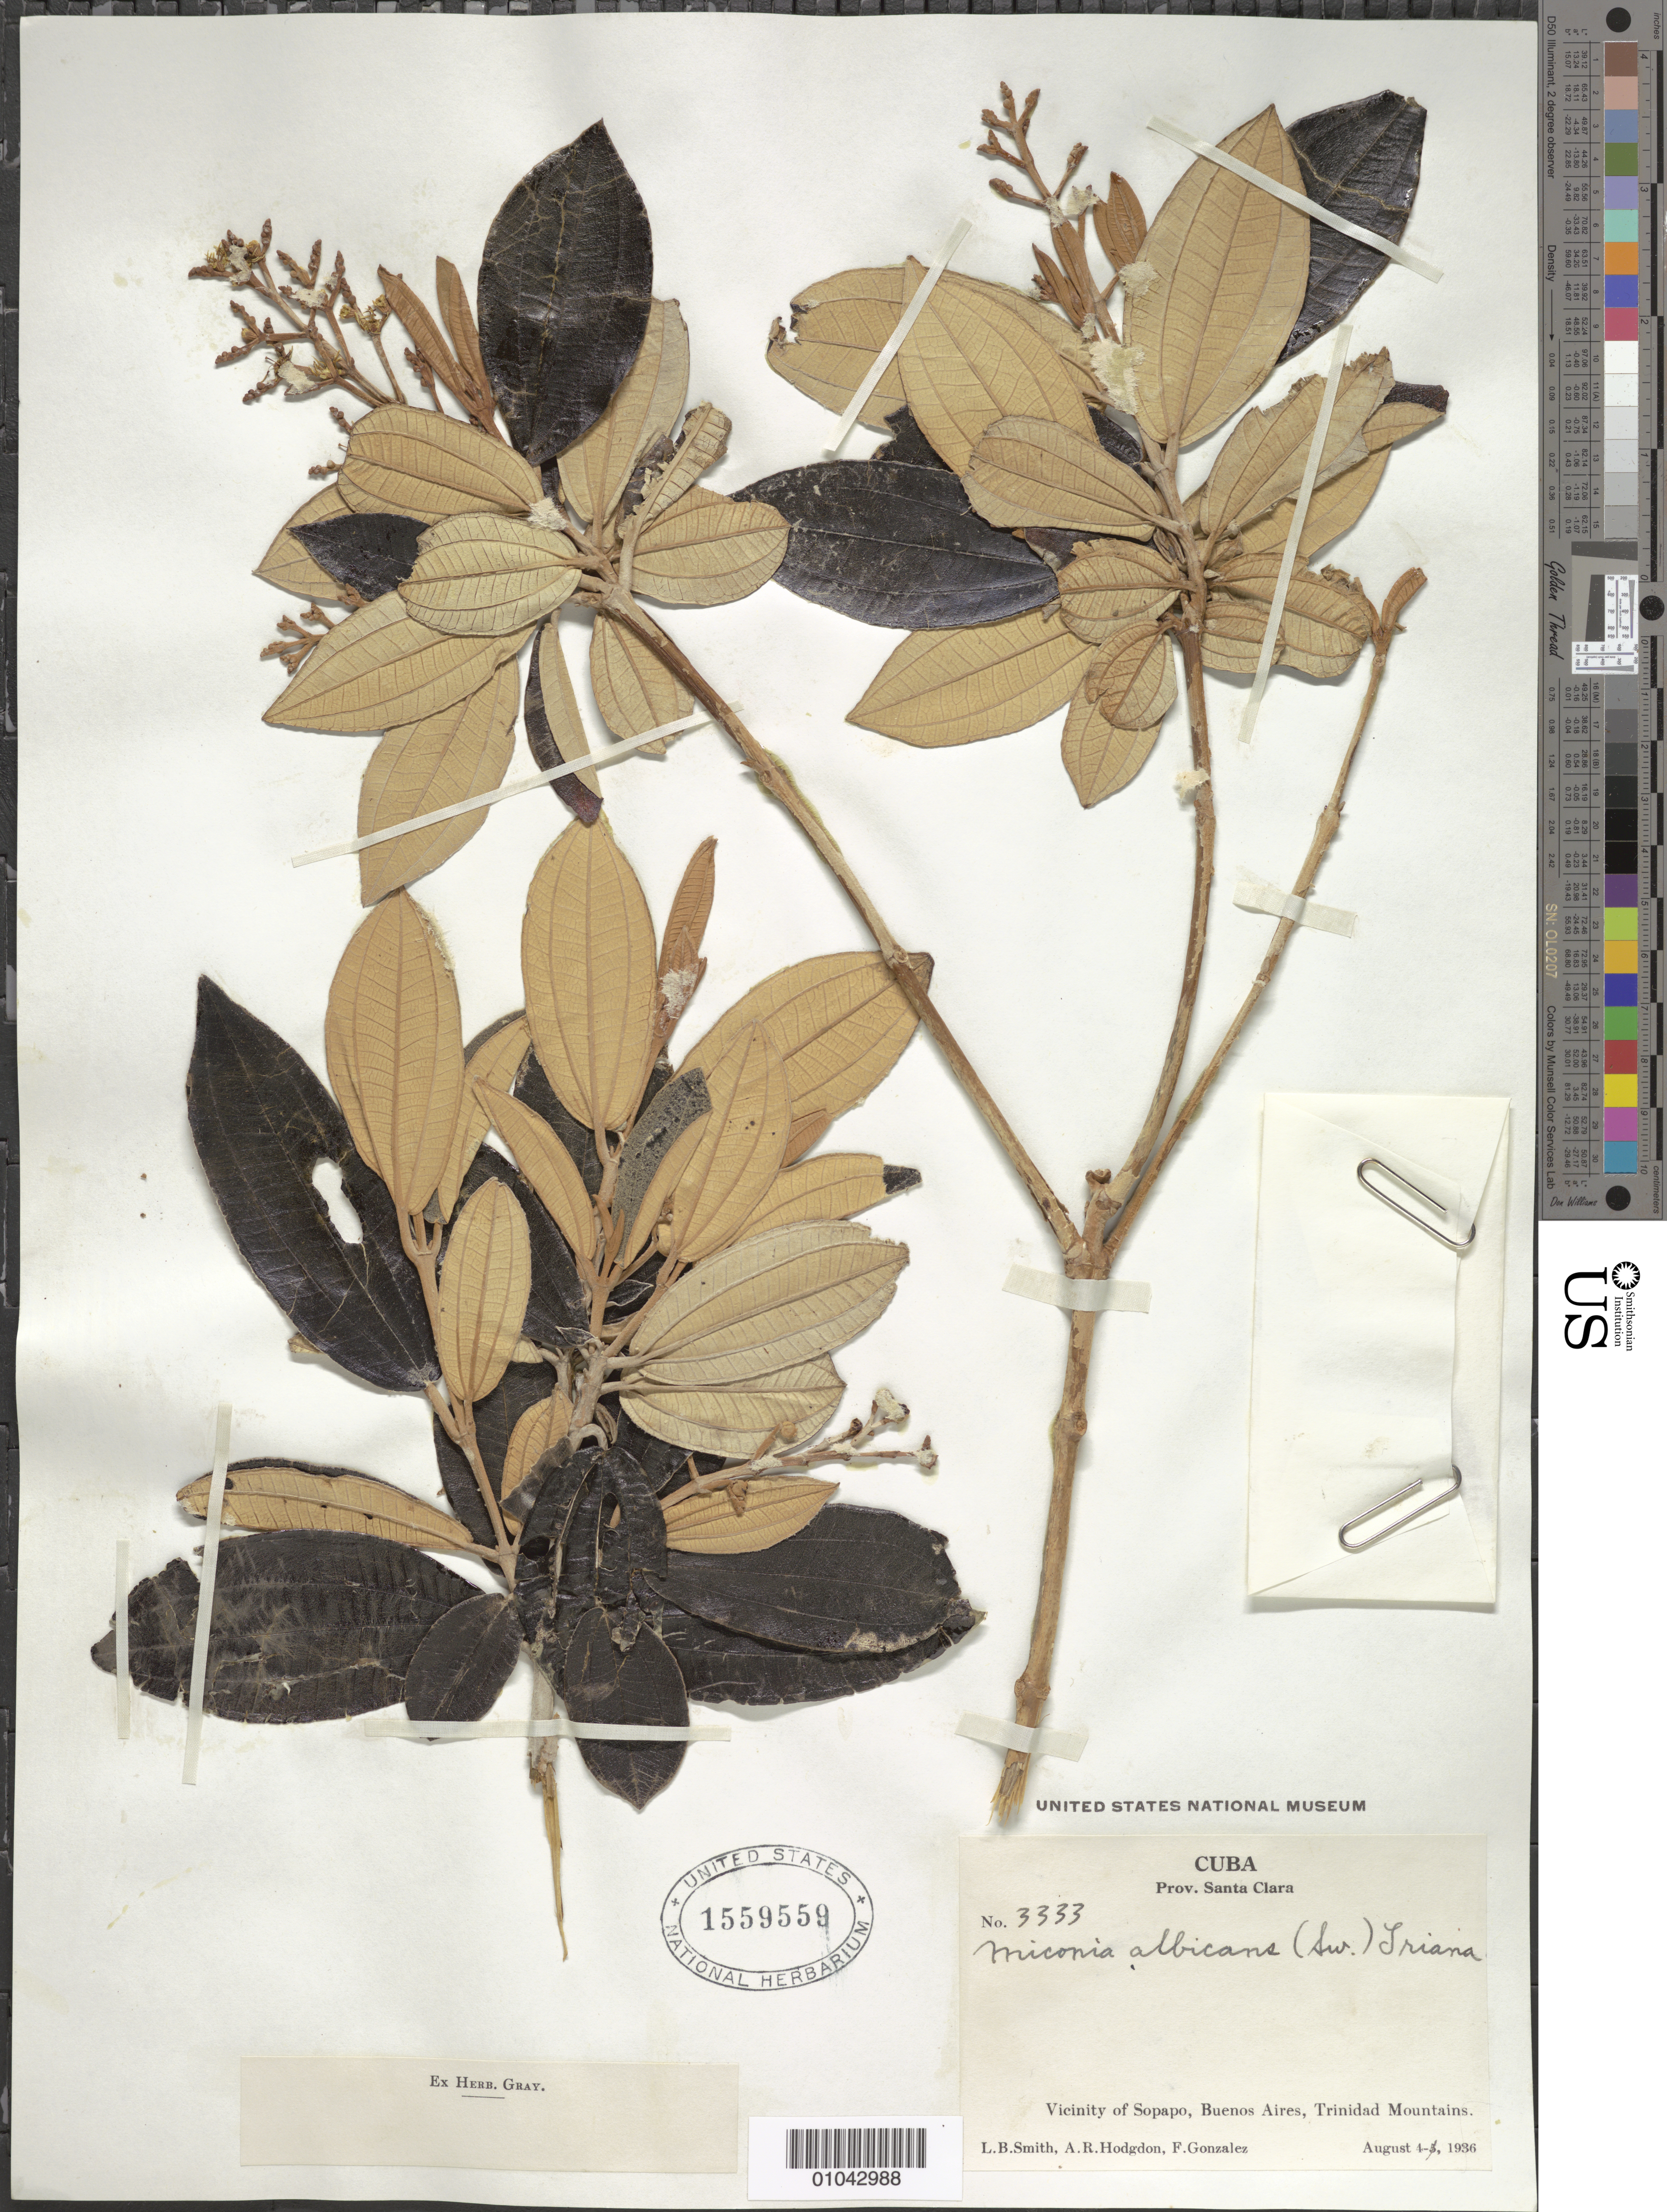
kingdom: Plantae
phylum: Tracheophyta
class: Magnoliopsida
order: Myrtales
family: Melastomataceae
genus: Miconia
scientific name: Miconia albicans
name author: (Sw.) Triana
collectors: L. Smith, A. R. Hodgdon & F. Gonzalez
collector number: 3333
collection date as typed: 04 Aug 1936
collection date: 1936-08-04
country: Cuba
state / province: Santa Clara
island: Cuba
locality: Vicinity of Sopapo, Buenos Aires, Trinidad Mountains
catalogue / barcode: US 1559559